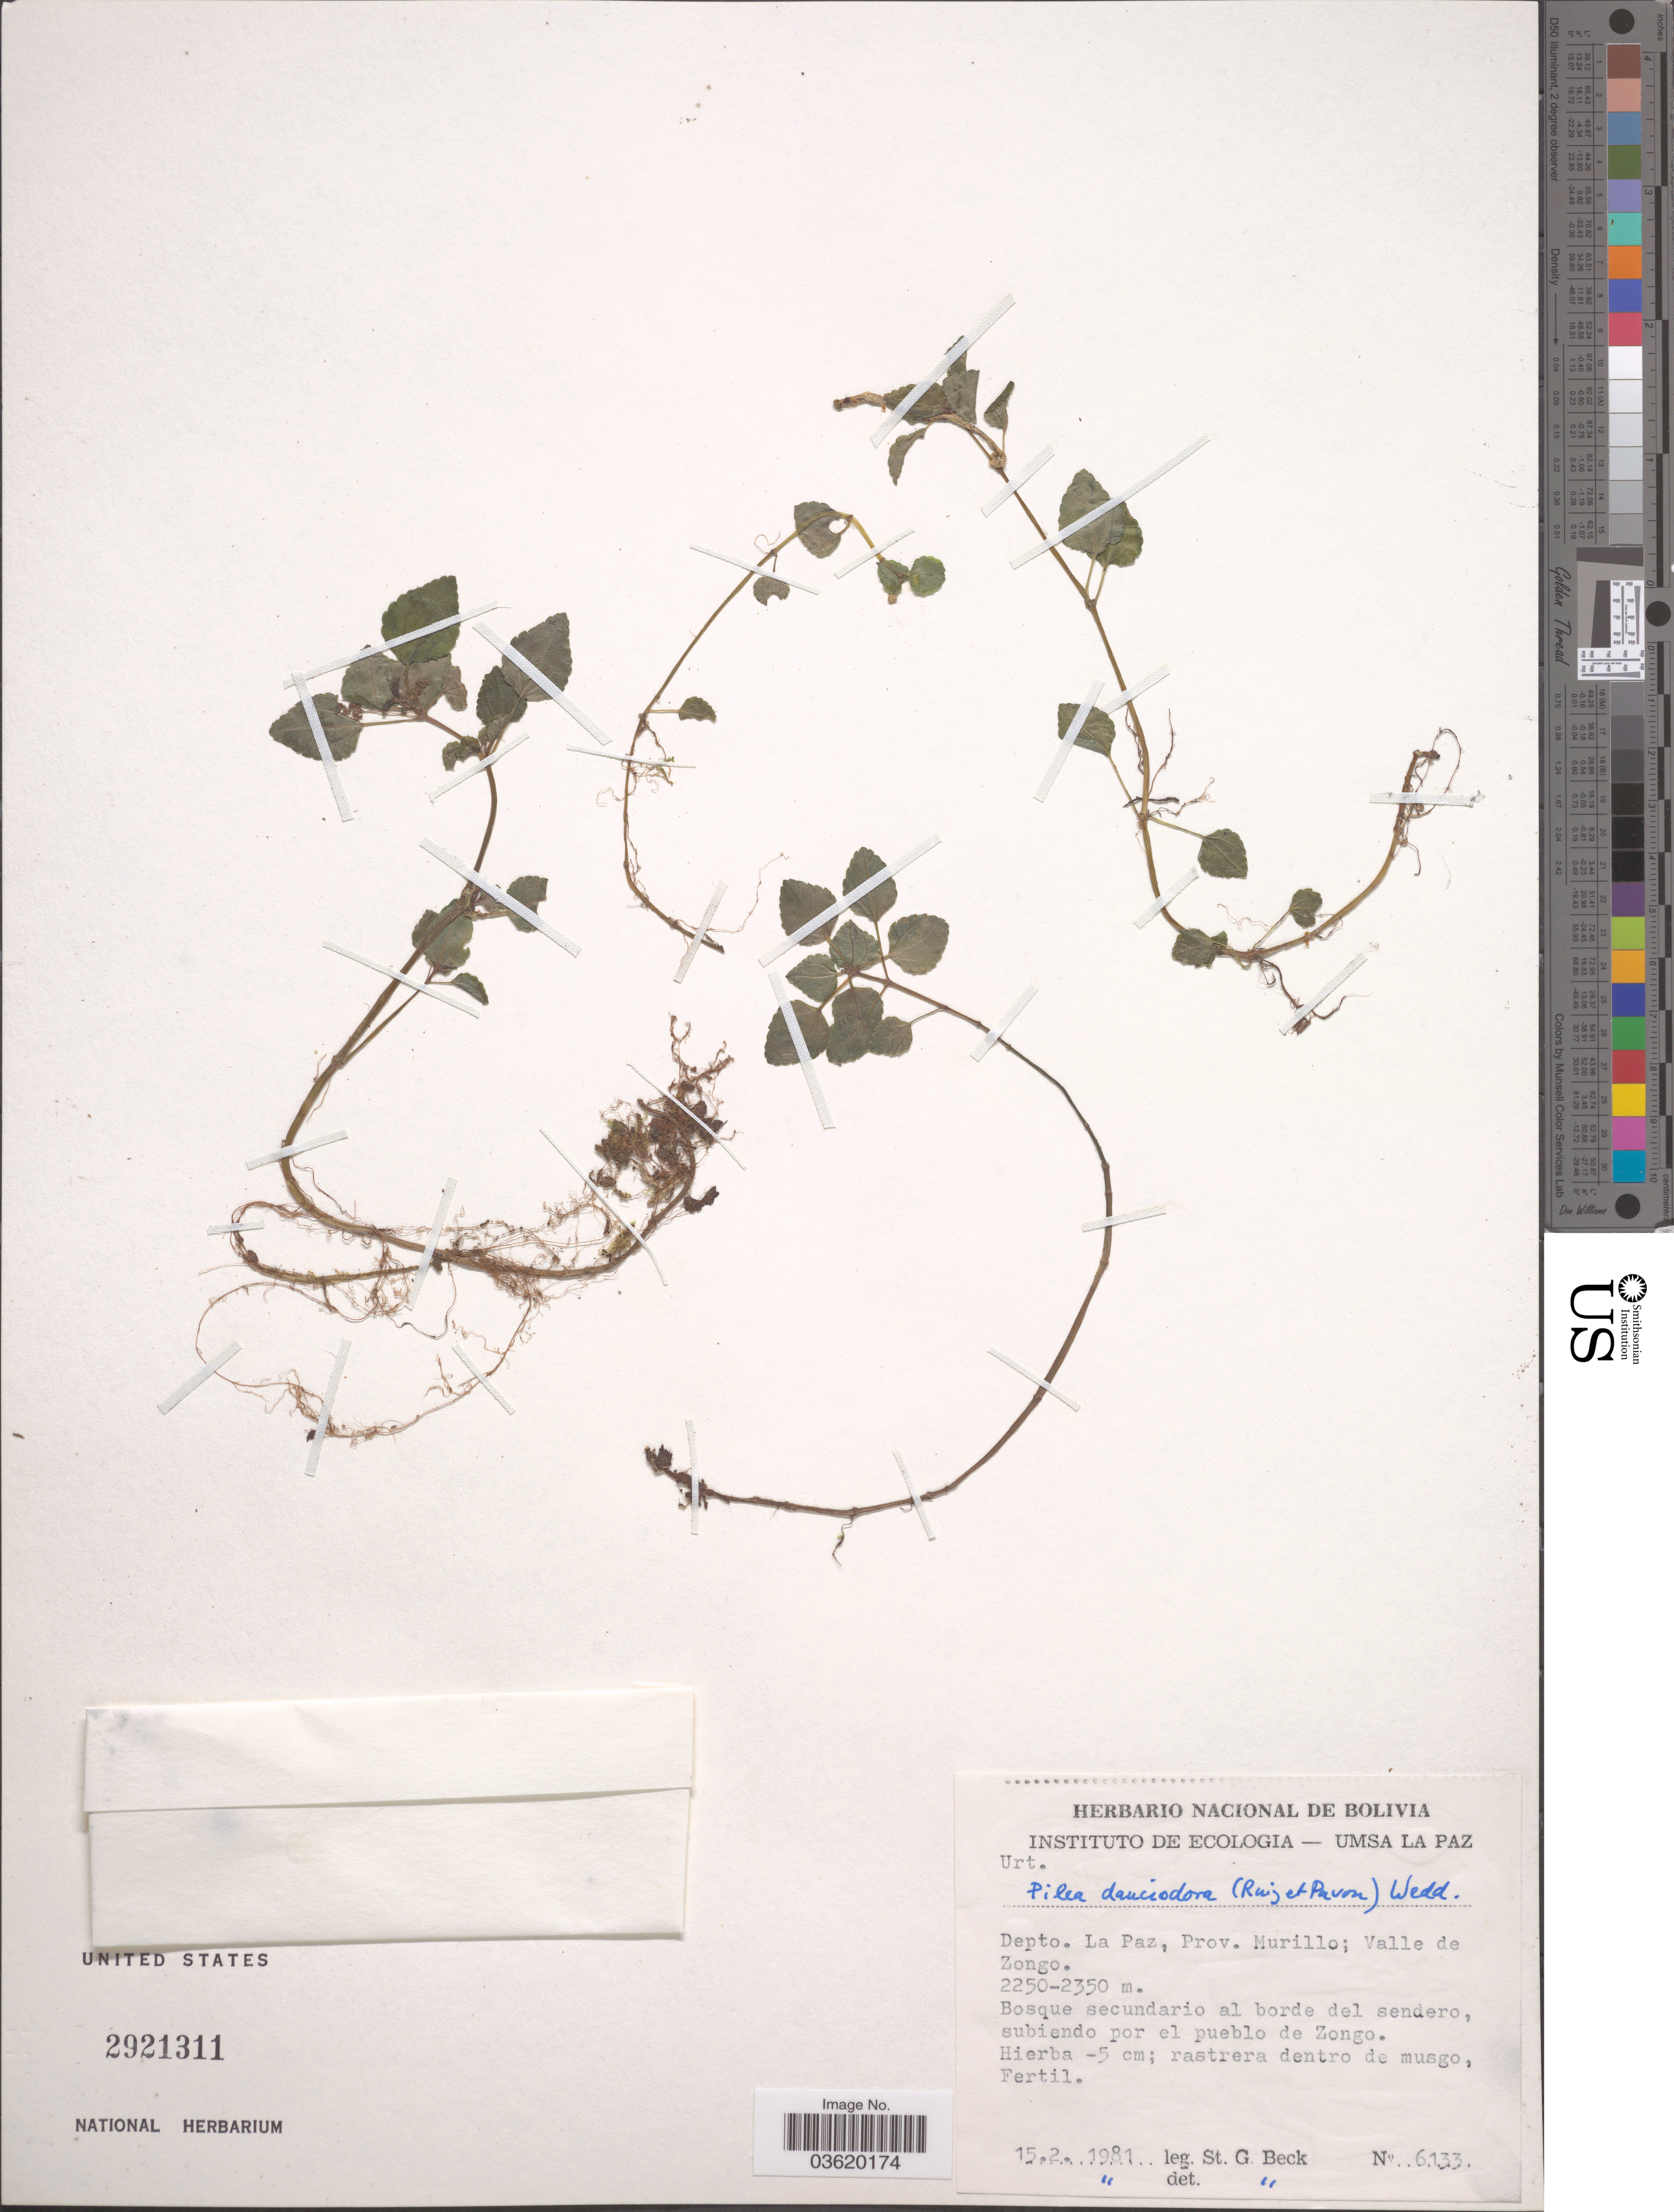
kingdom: Plantae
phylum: Tracheophyta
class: Magnoliopsida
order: Rosales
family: Urticaceae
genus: Pilea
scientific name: Pilea dauciodora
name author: Pav. ex Wedd.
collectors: S. G. Beck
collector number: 6133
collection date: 1981-02-15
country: Bolivia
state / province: La Paz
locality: Dpto. La Paz, Prov. Murillo; Valle de Zongo. Subiendo por el pueblo de Zongo.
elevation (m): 2250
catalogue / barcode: US 2921311